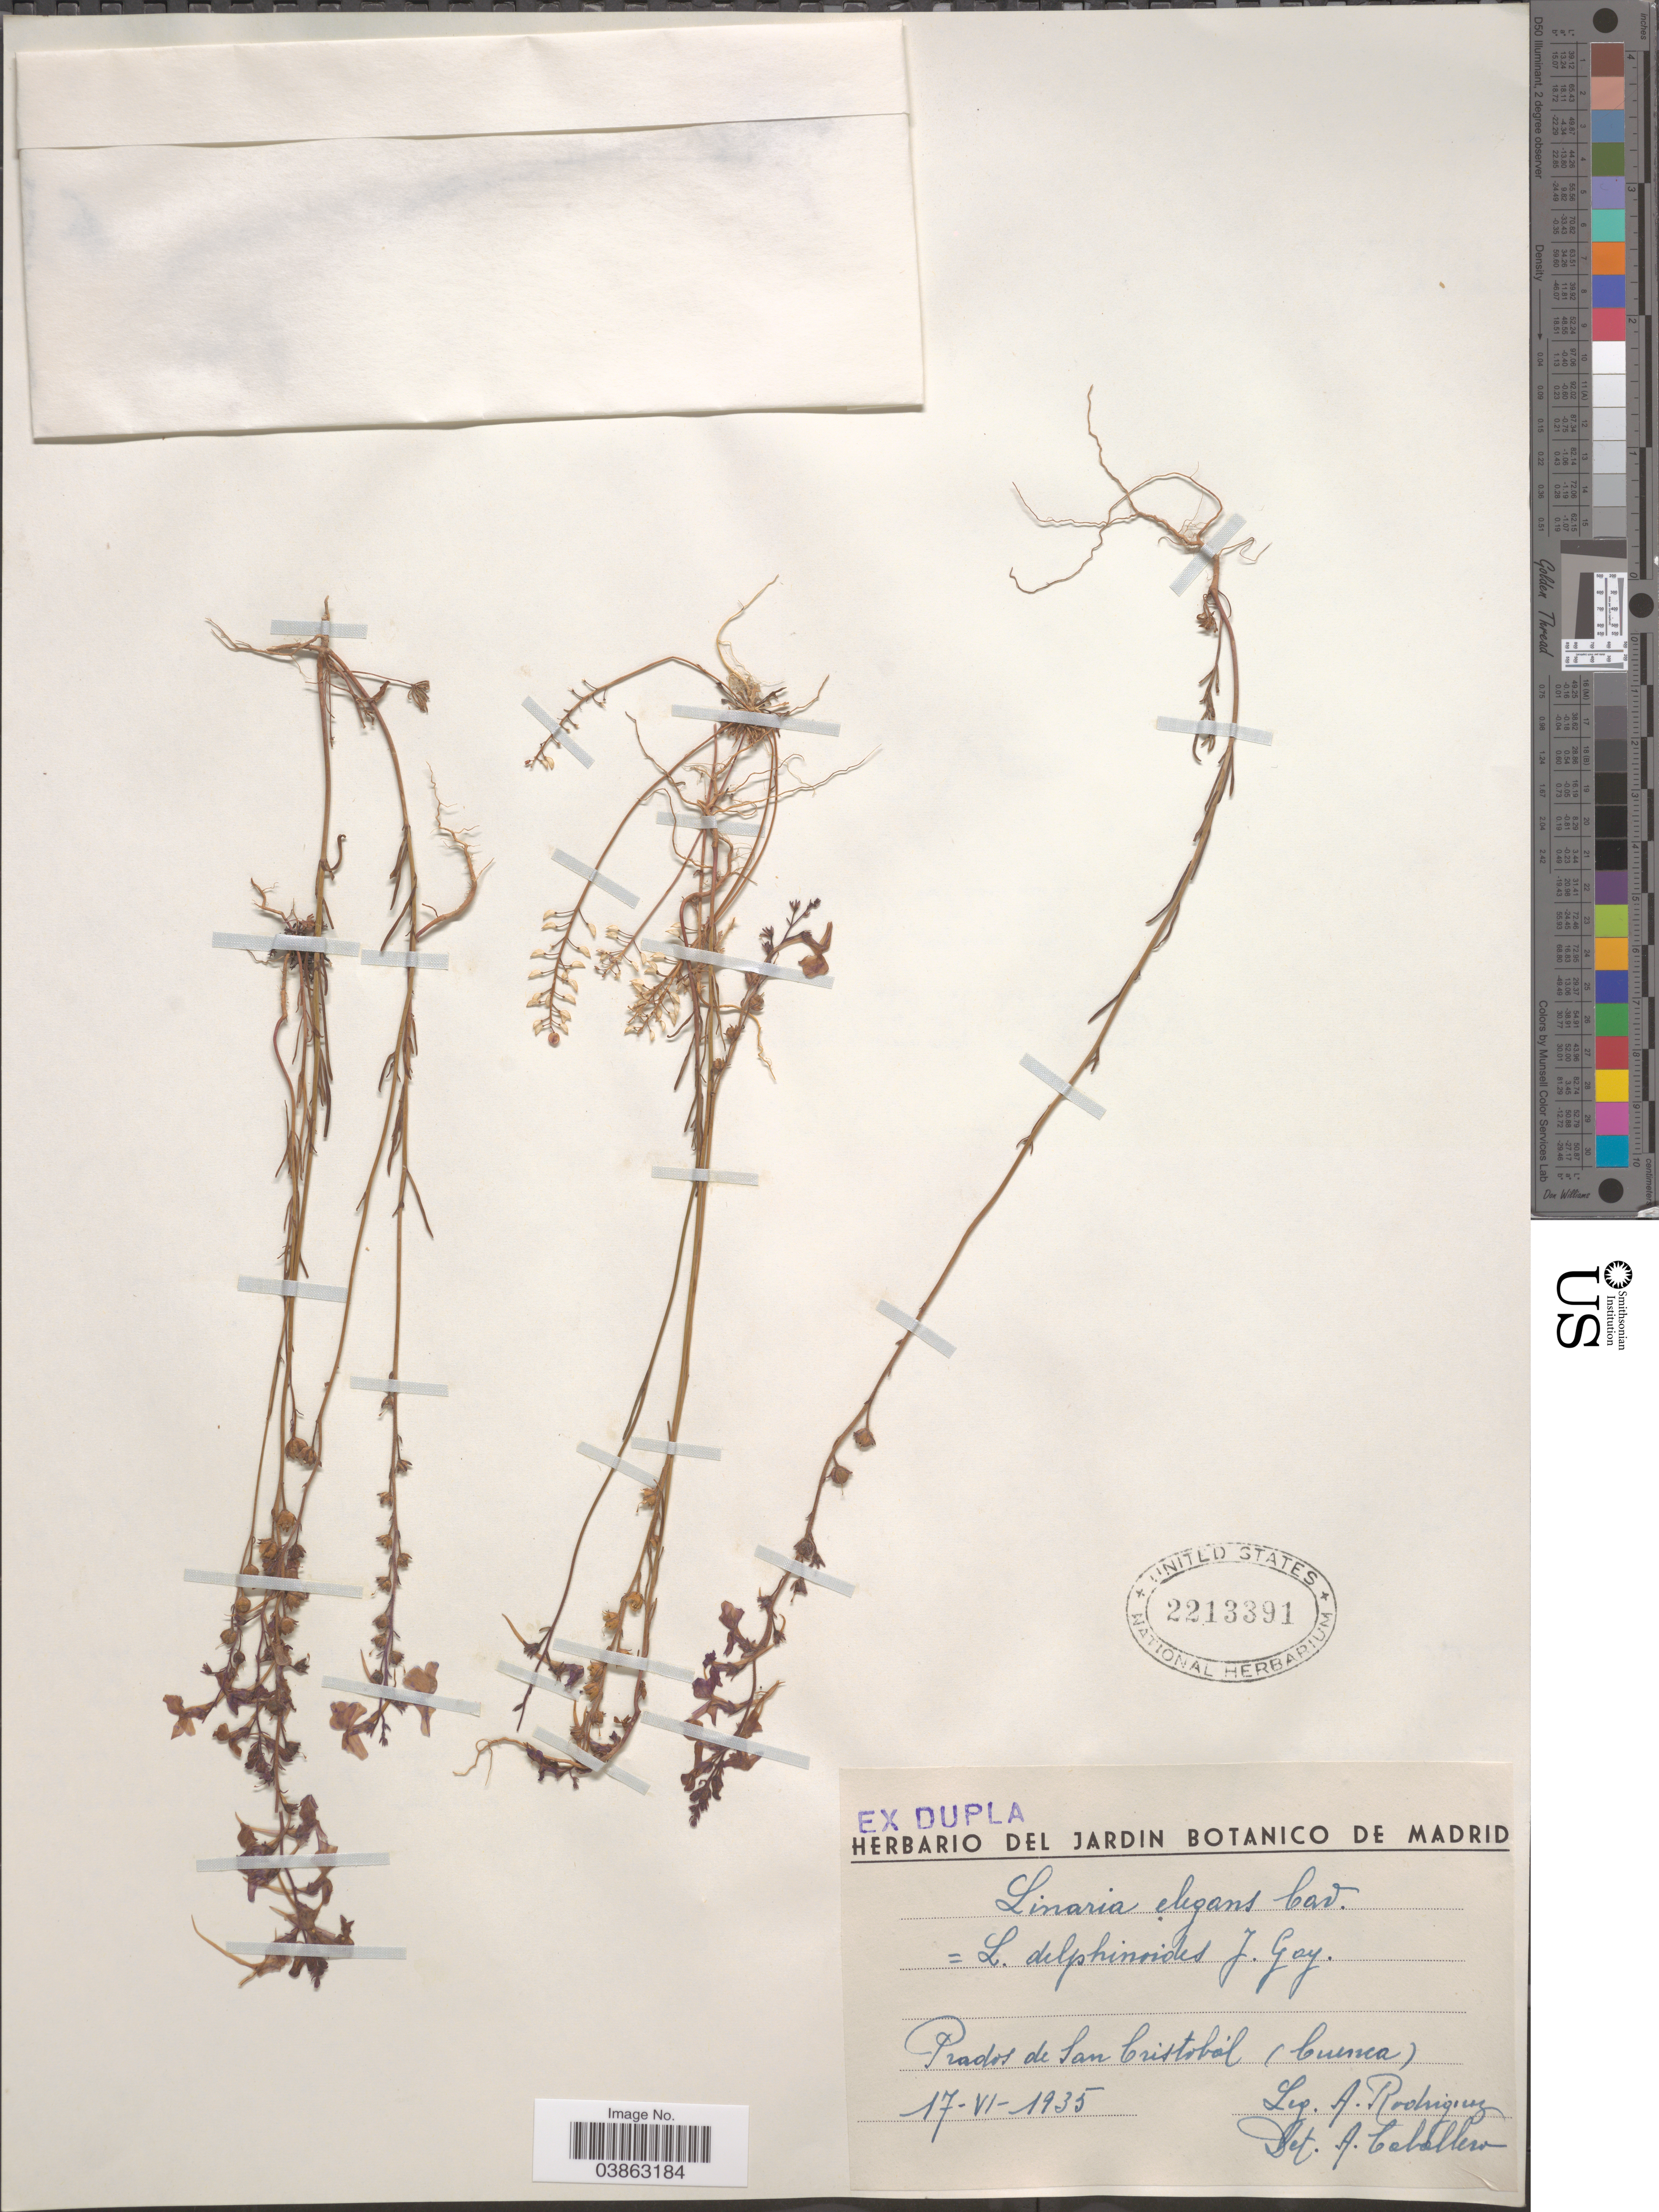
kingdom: Plantae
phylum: Tracheophyta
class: Magnoliopsida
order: Lamiales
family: Plantaginaceae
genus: Linaria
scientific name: Linaria delphinioides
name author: J. Gay ex Benth.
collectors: A. Rodriguez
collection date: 1935-06-17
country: Spain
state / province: Madrid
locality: Prados de San Cristobál (Cuenca).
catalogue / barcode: US 2213391